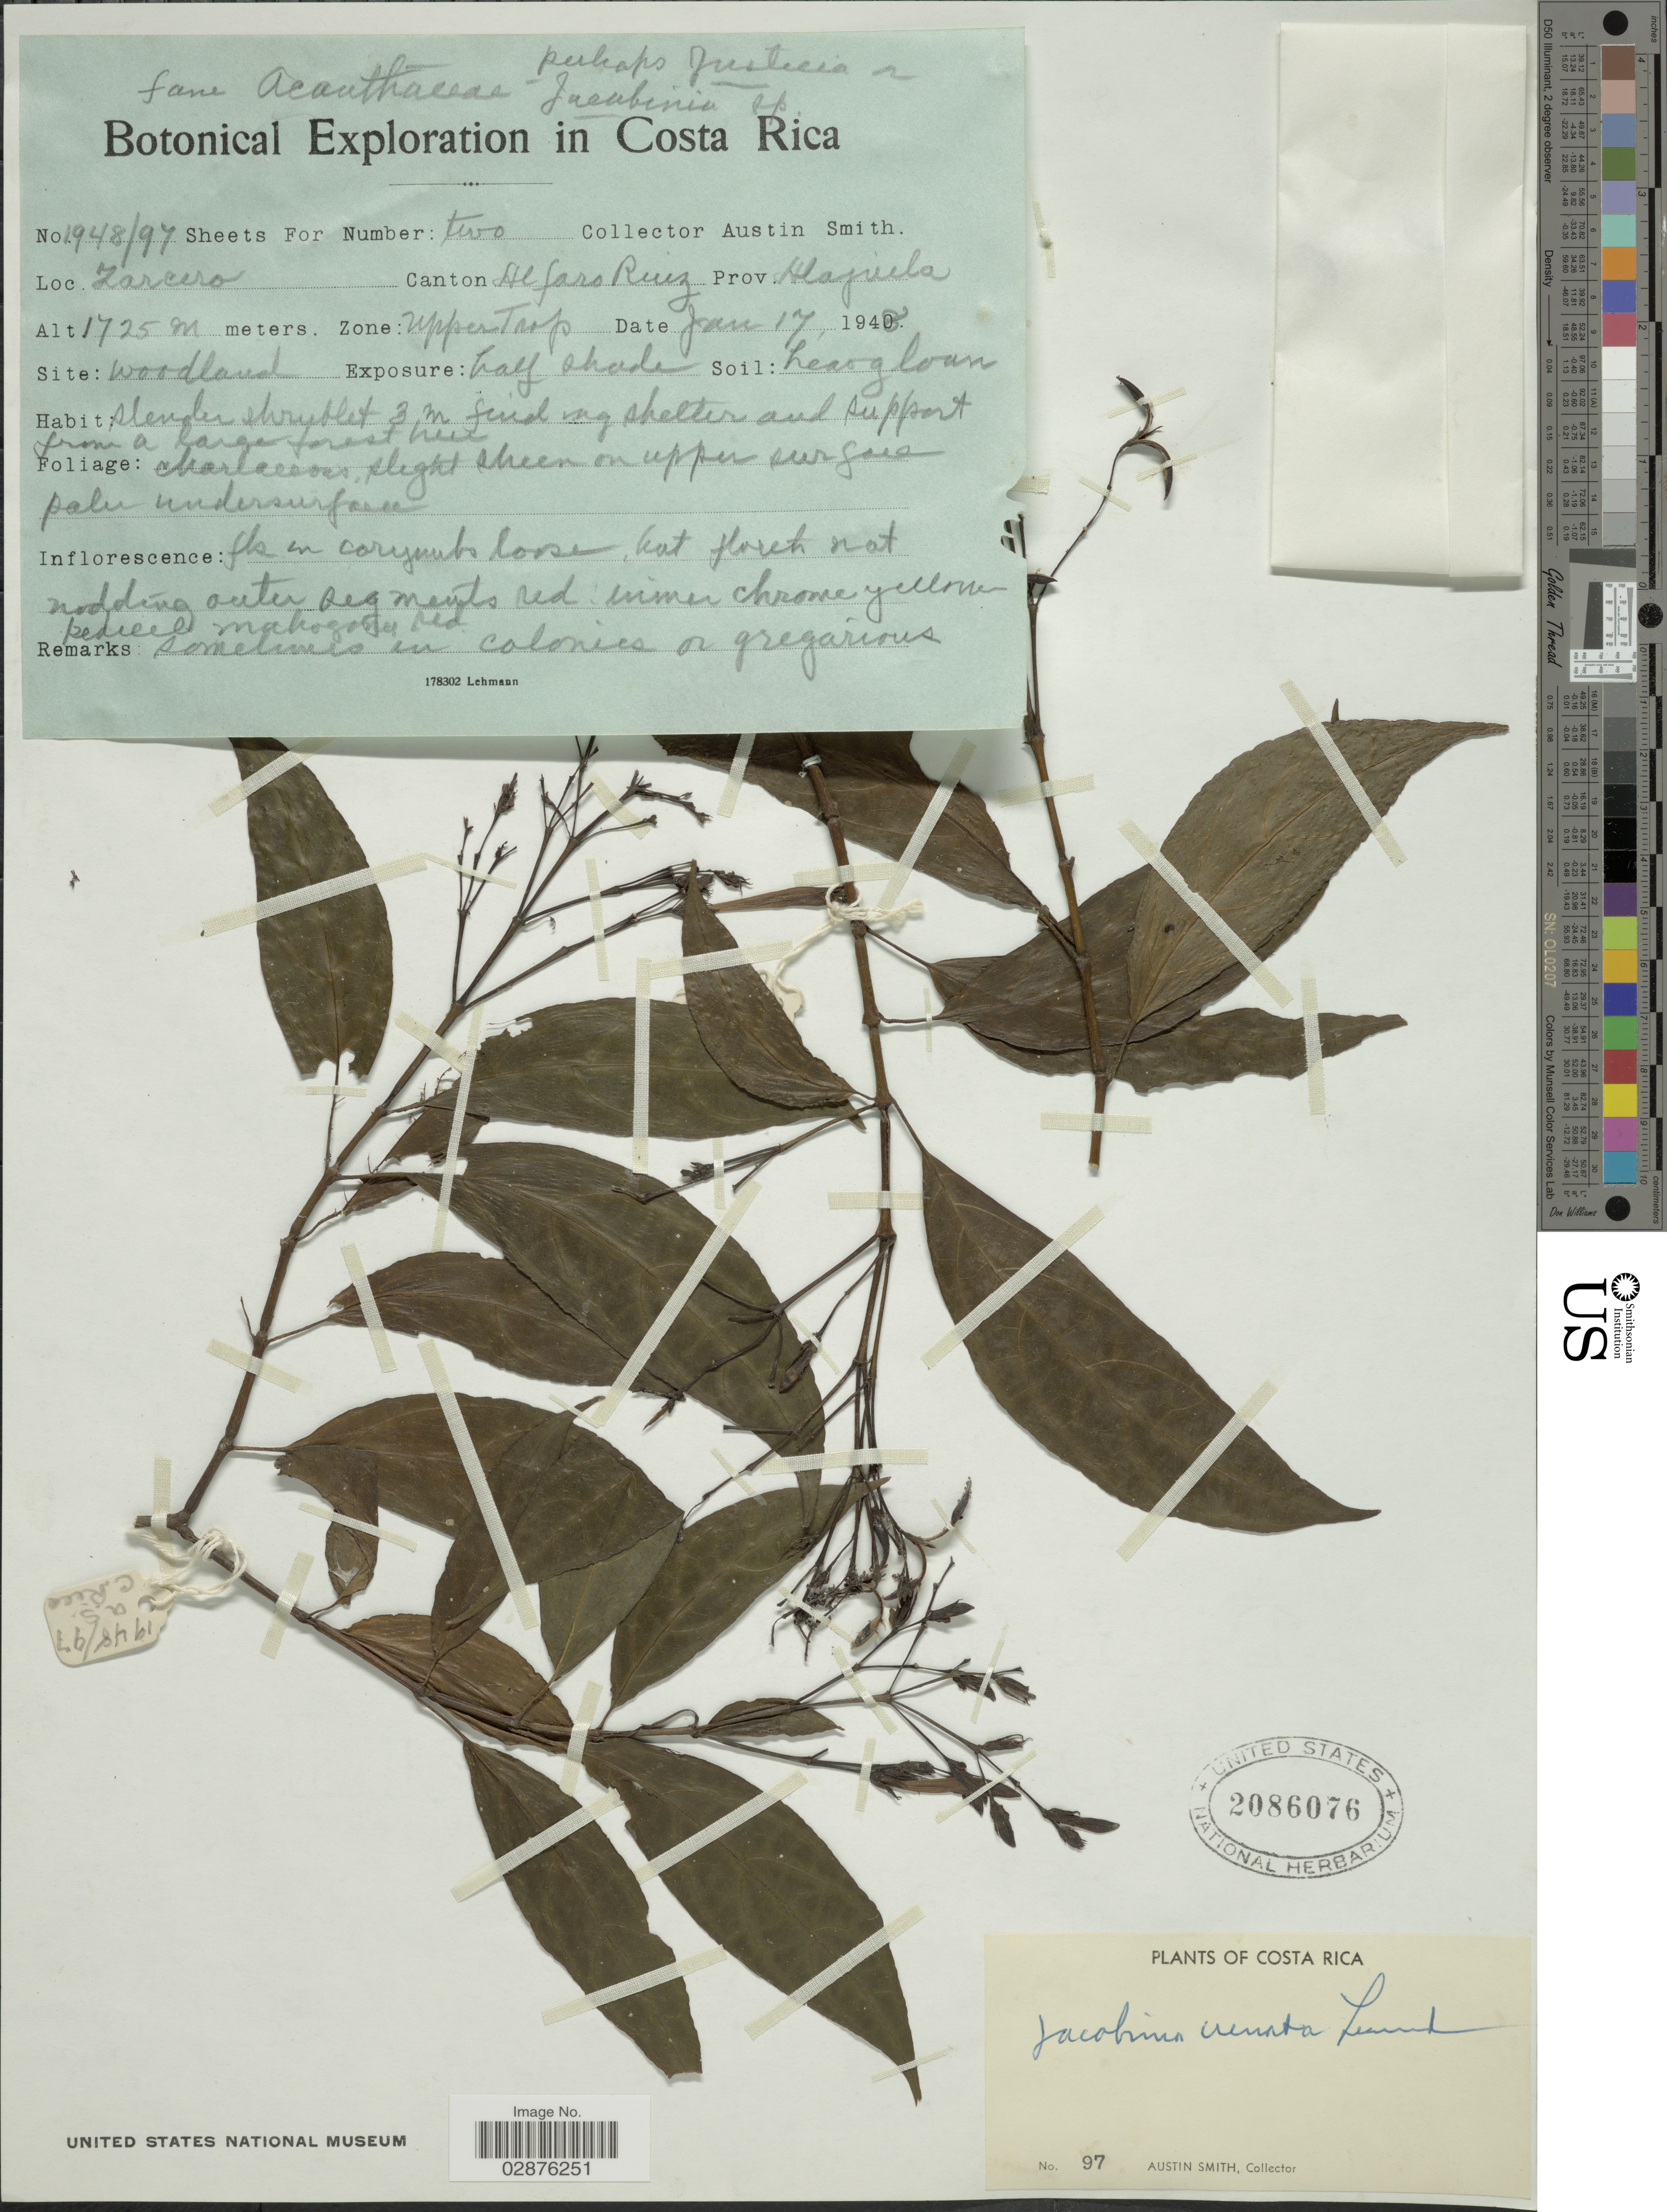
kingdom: Plantae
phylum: Tracheophyta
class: Magnoliopsida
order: Lamiales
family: Acanthaceae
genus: Justicia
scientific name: Justicia crenata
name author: (Leonard) Durkee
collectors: Aust P. Smith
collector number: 1948/97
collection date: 1948-01-17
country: Costa Rica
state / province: Alajuela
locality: Zarcero, Canton Alfaro Ruiz.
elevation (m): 1725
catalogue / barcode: US 2086076